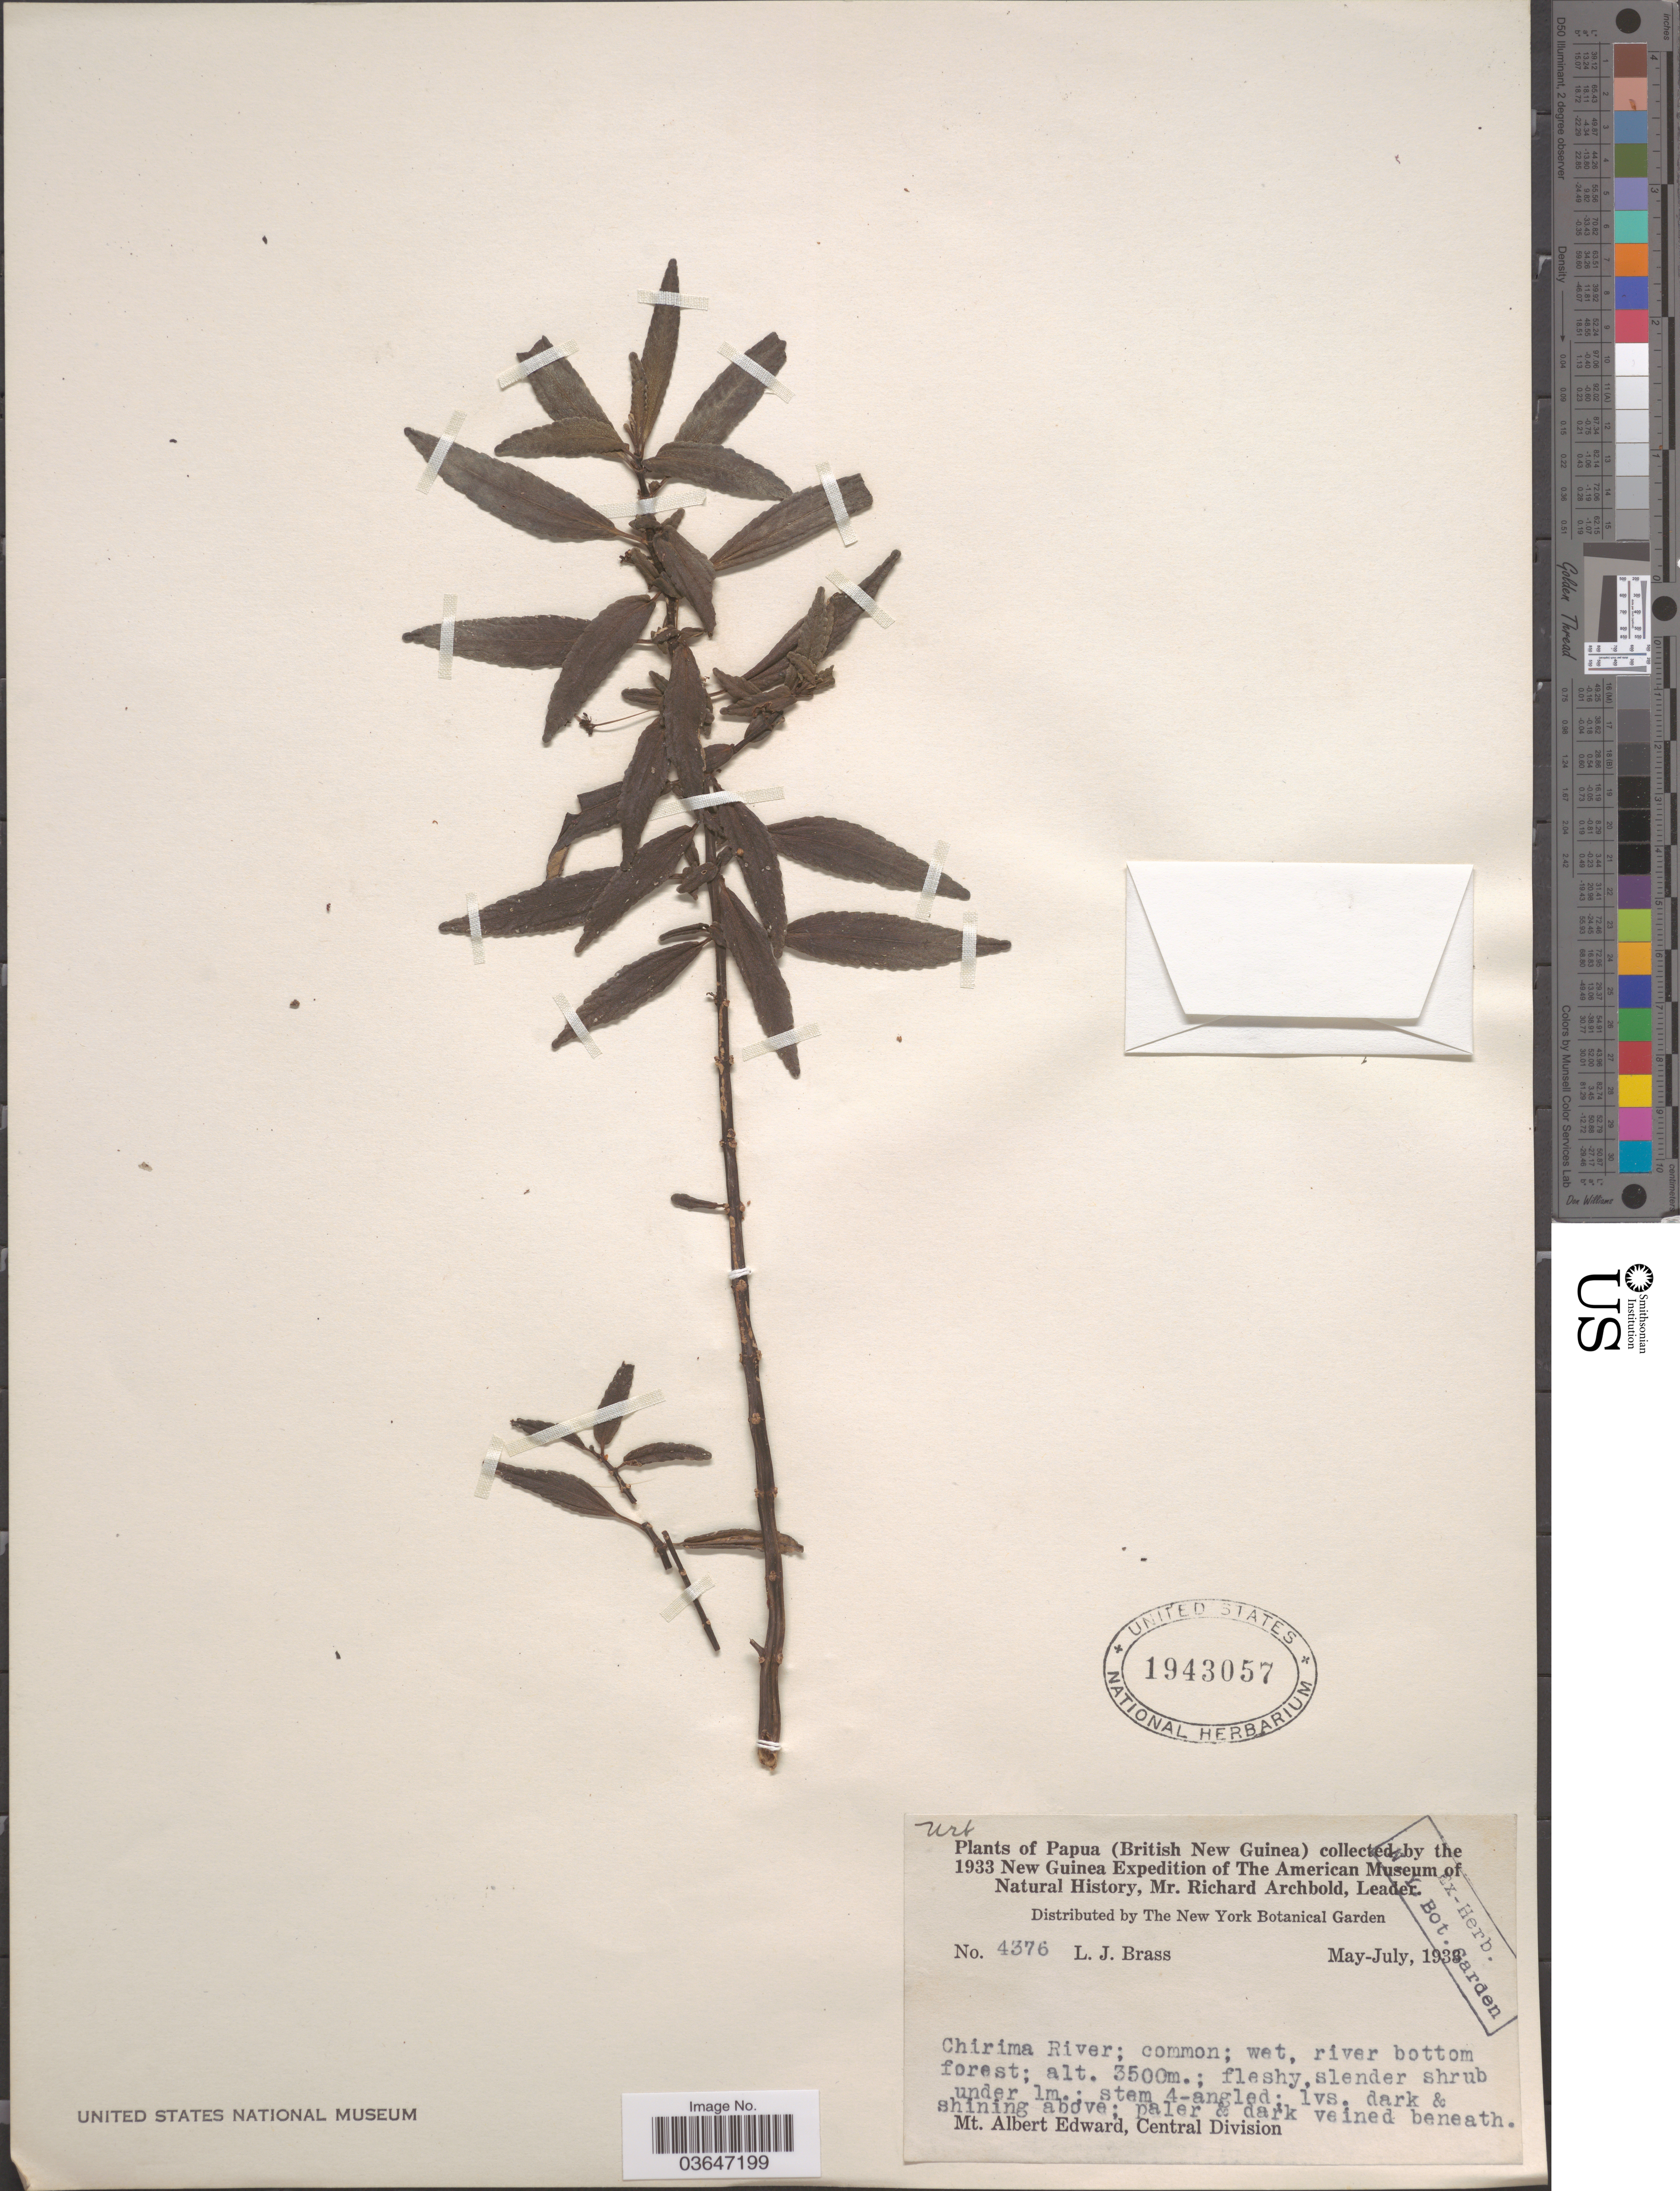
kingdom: Plantae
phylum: Tracheophyta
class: Magnoliopsida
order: Proteales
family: Proteaceae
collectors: L. J. Brass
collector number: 4376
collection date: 1933-05/1933-07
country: Papua New Guinea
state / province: Central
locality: Papua (British New Guinea). Chirima River. Mt. Albert Edward, Central Division.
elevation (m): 3500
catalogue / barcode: US 1943057